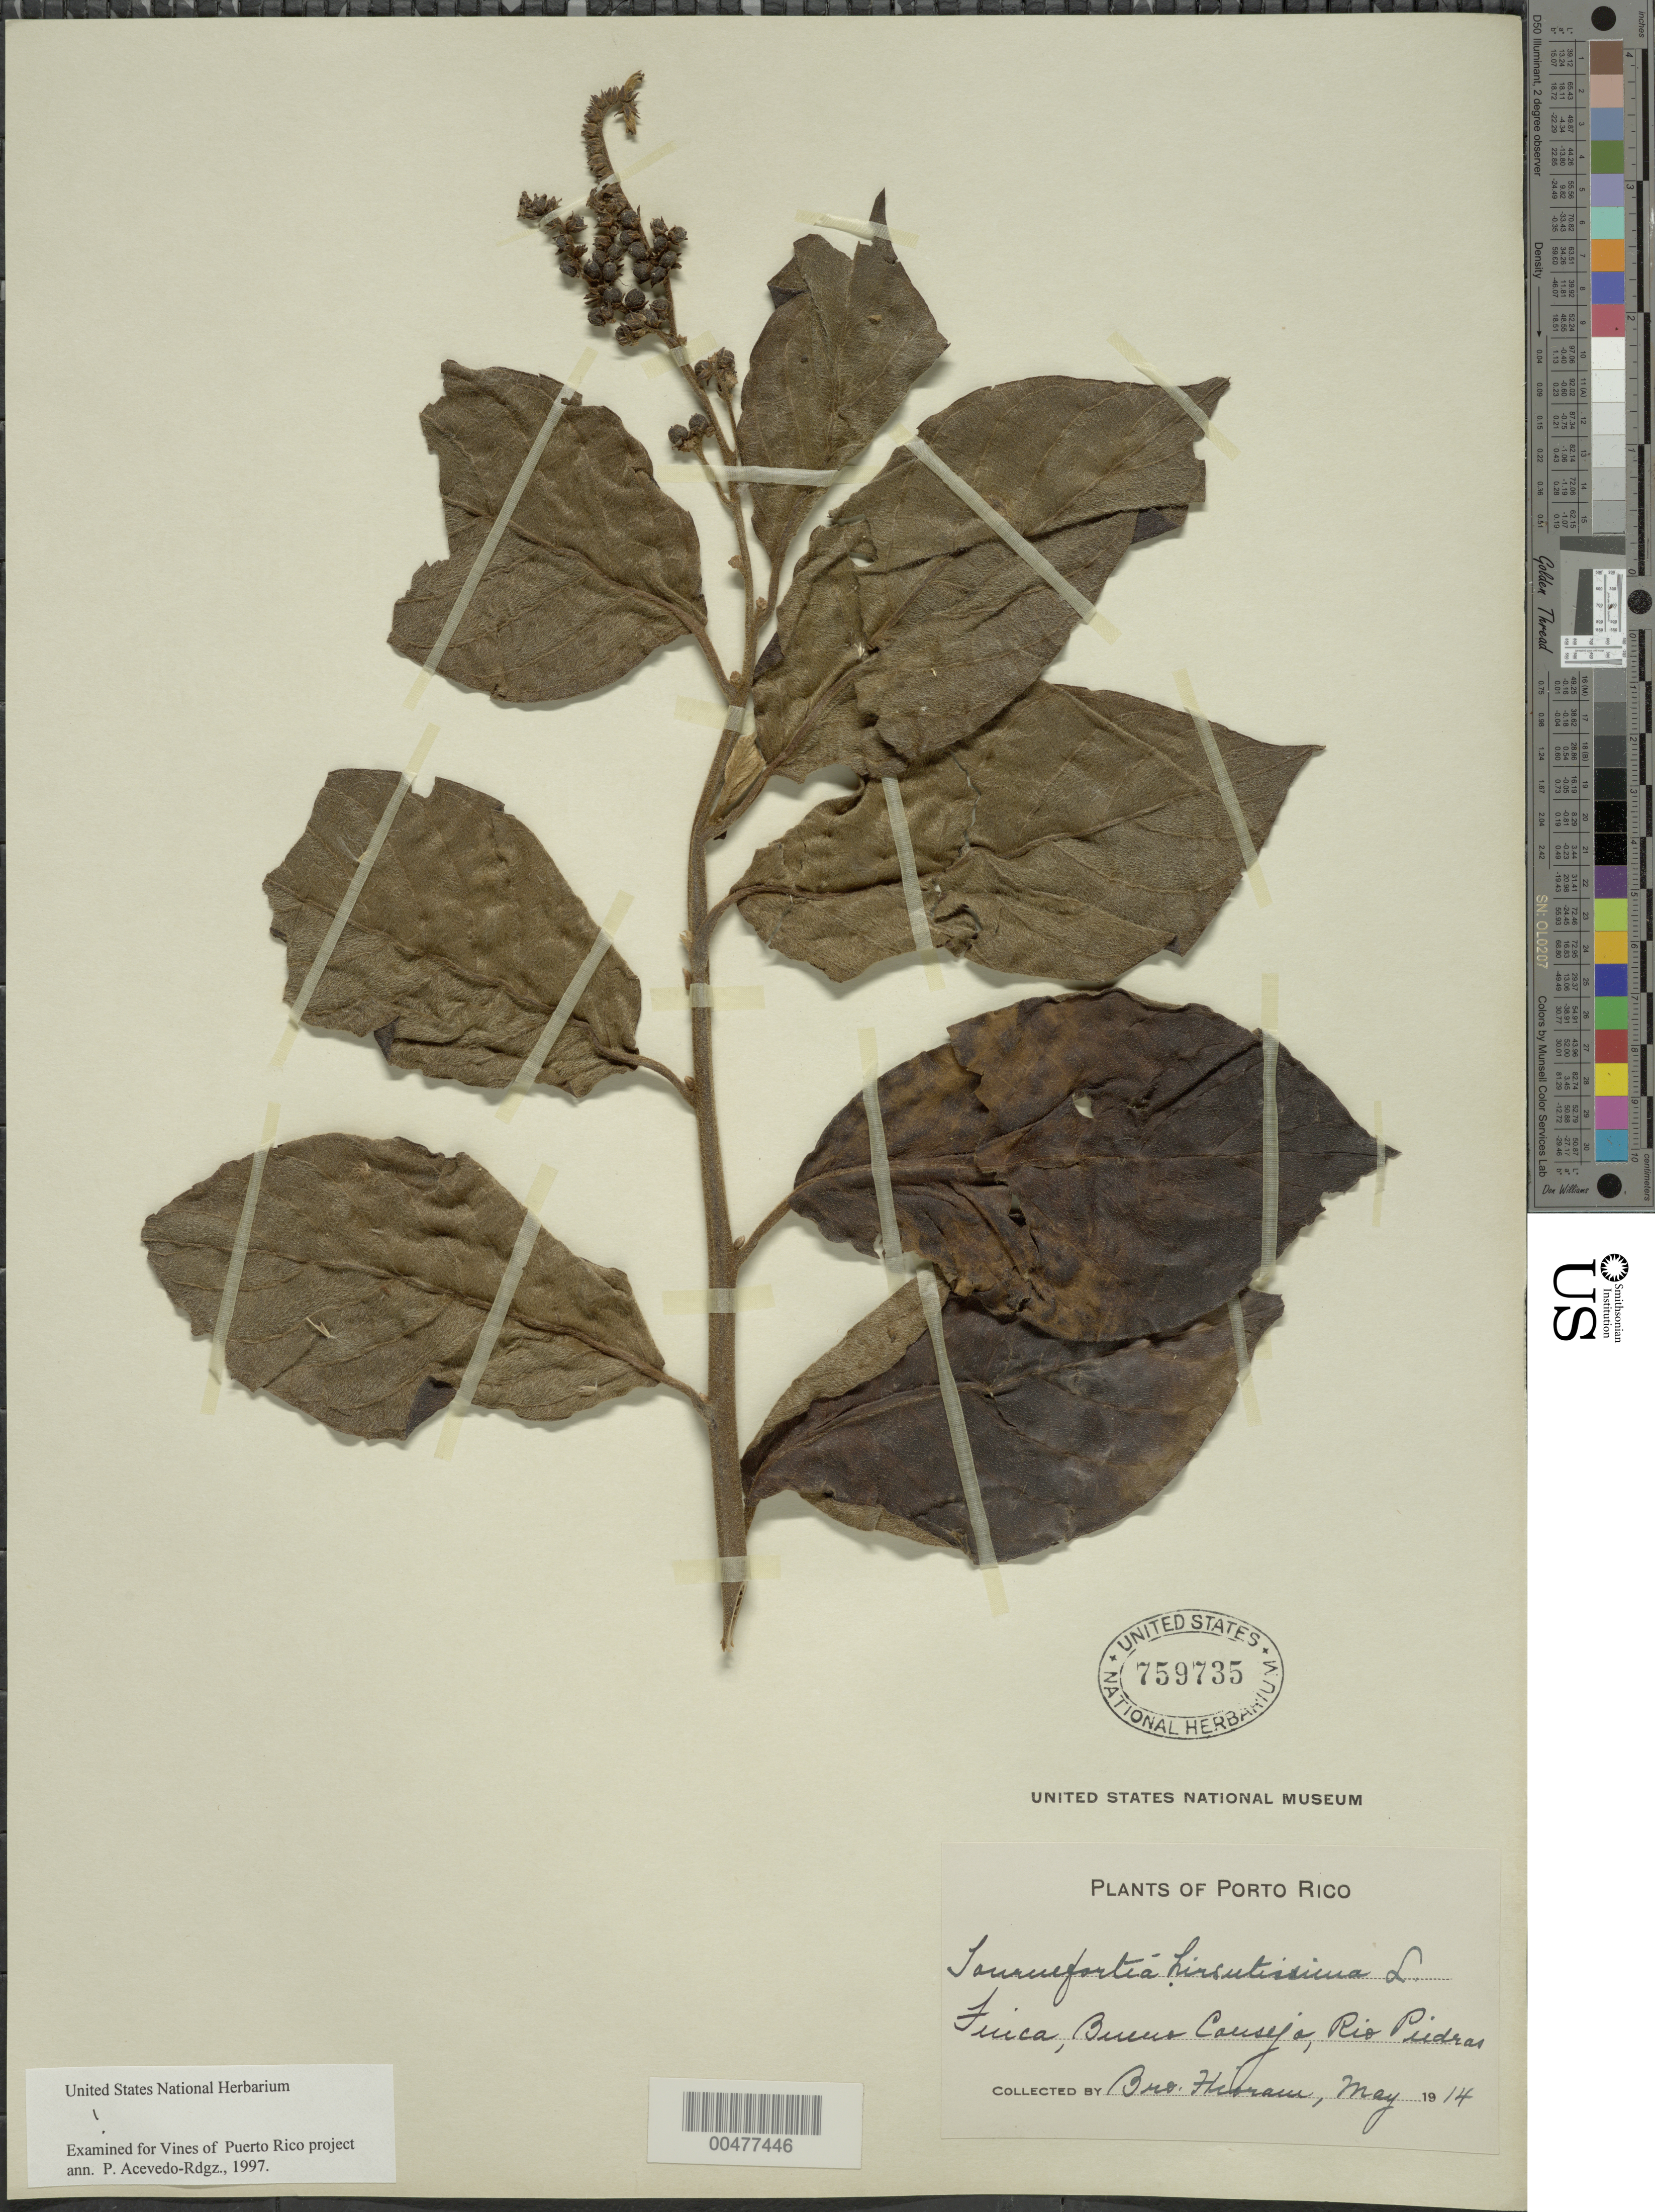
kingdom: Plantae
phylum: Tracheophyta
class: Magnoliopsida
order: Boraginales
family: Heliotropiaceae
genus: Tournefortia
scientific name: Tournefortia hirsutissima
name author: L.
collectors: Bro. Hioram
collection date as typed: May 1914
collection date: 1914-05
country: Puerto Rico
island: Greater Antilles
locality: Finca, Buen Consejo, Rio Piedras.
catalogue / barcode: US 759735